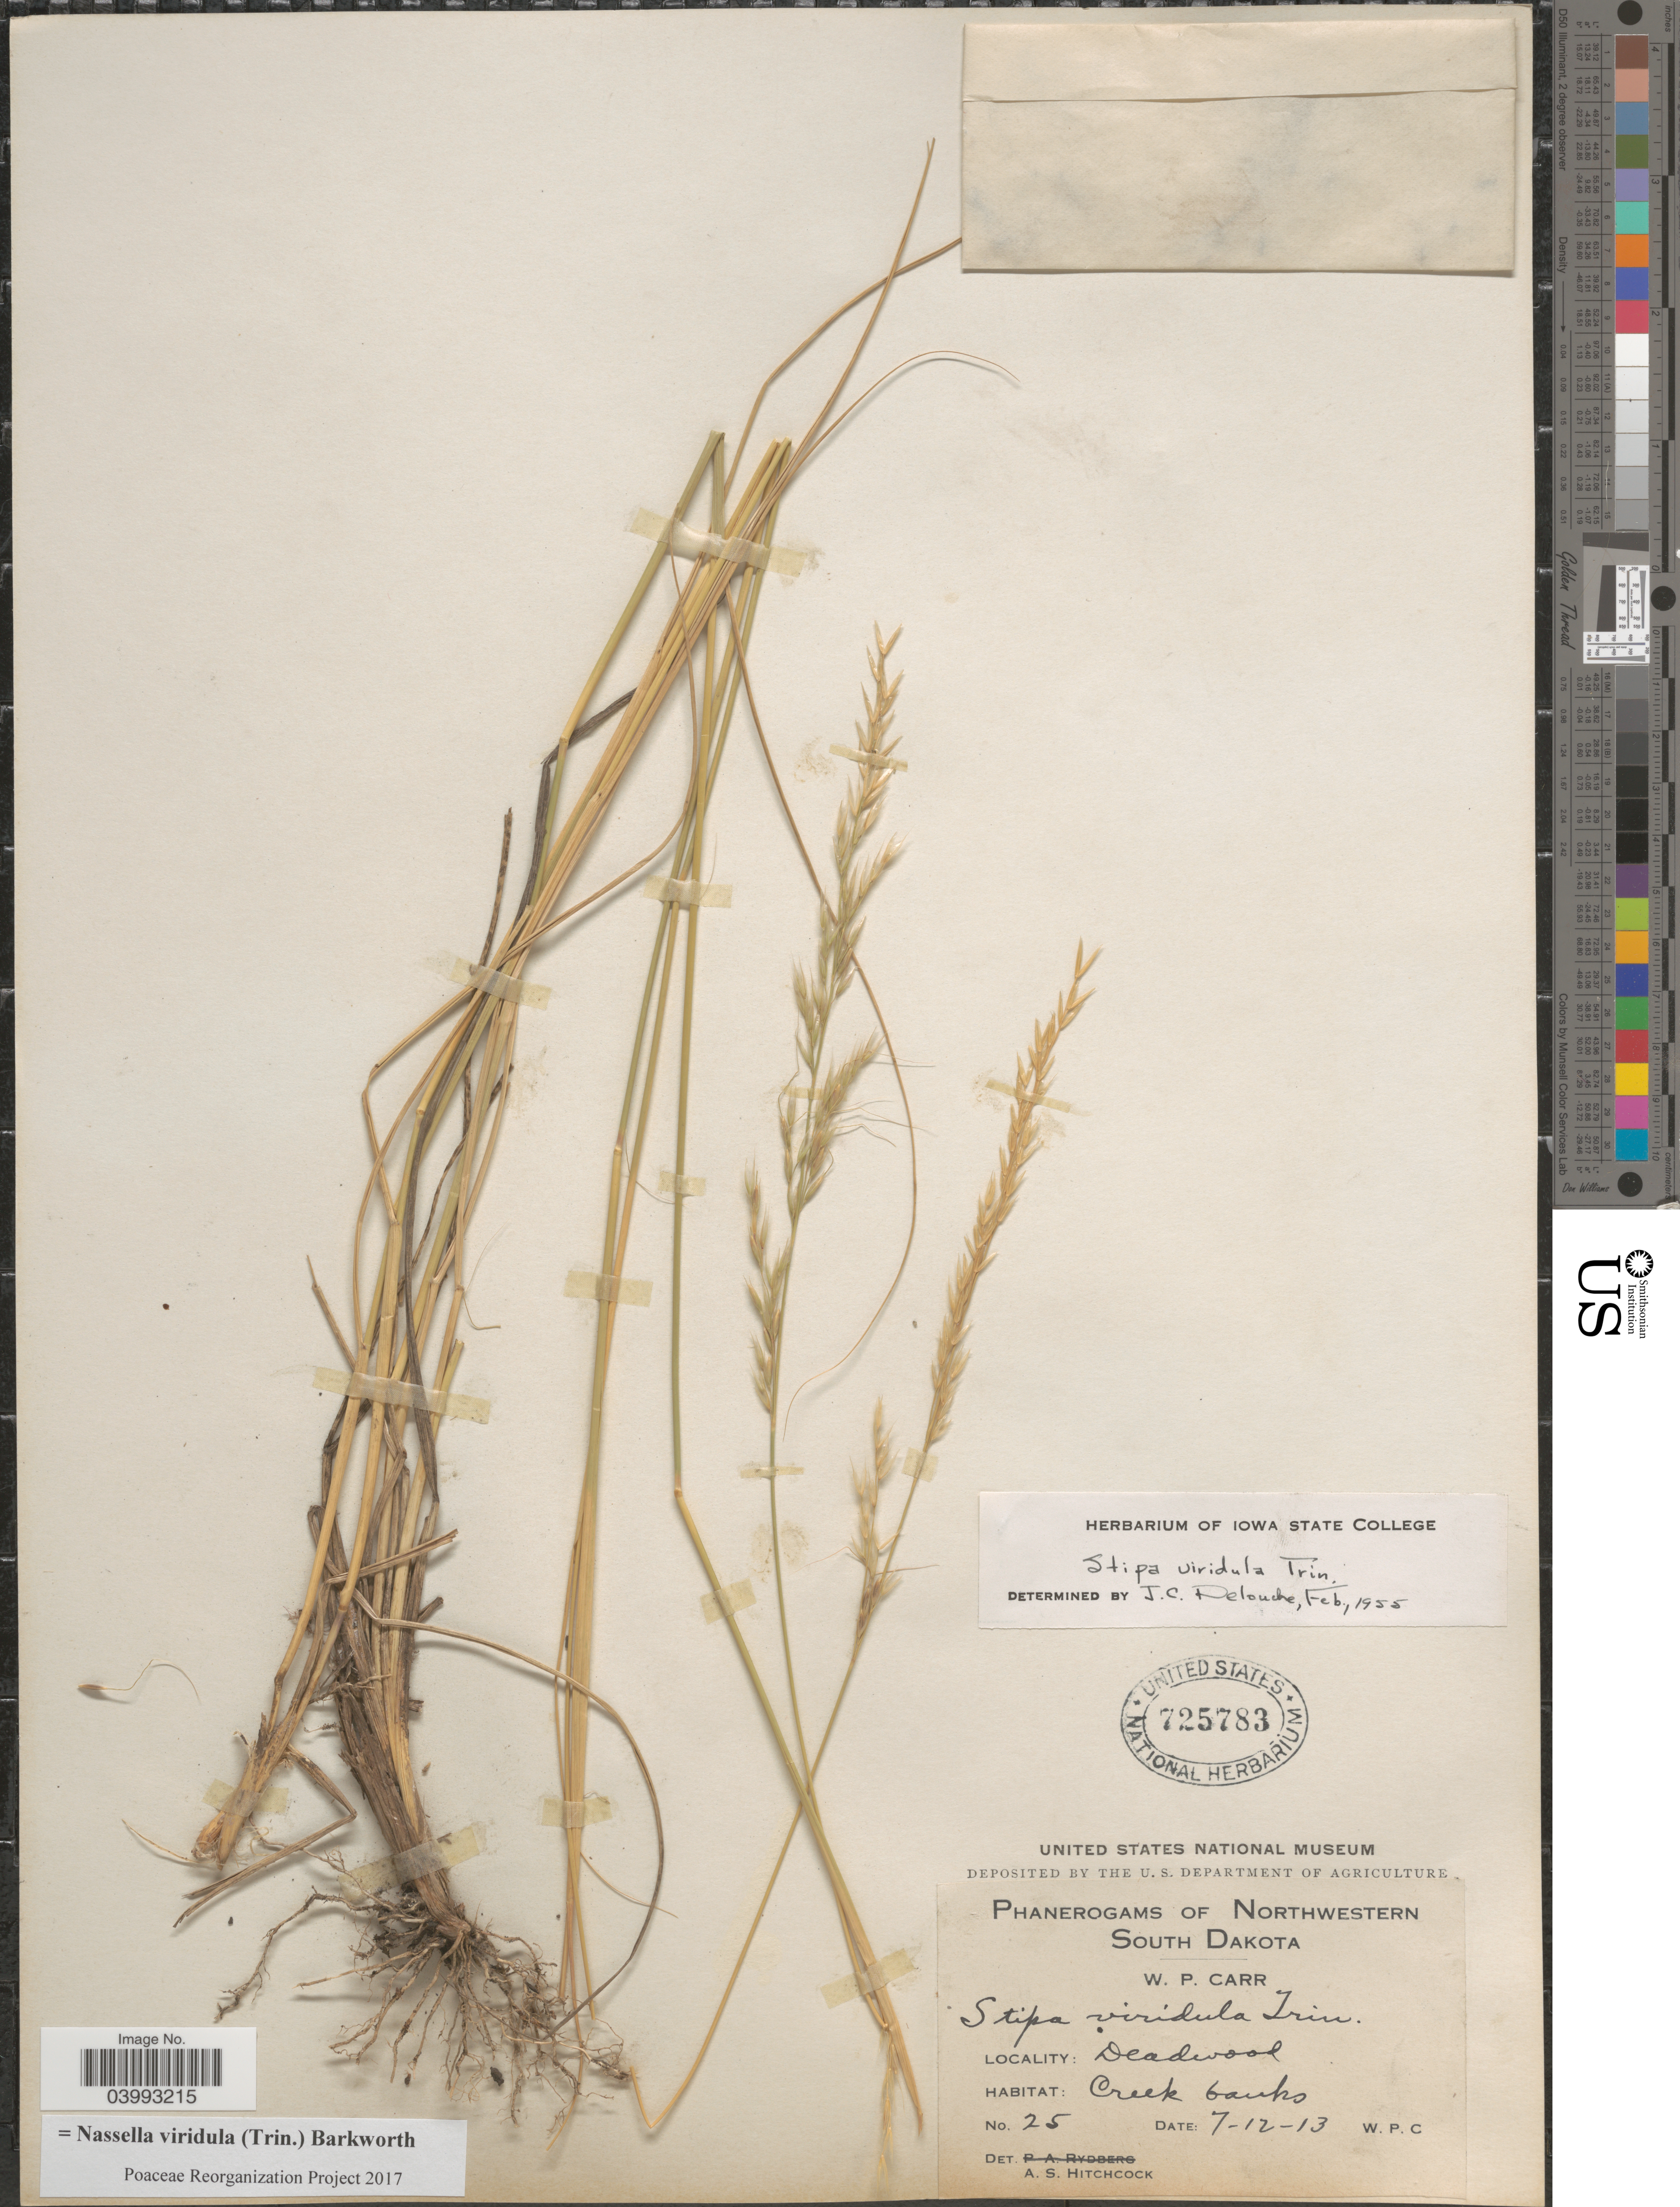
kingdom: Plantae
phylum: Tracheophyta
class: Liliopsida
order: Poales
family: Poaceae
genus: Nassella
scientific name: Nassella viridula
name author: (Trin.) Barkworth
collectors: W. Carr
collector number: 25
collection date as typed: Transcribed d/m/y: 12/7/13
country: United States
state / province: South Dakota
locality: Northwestern South Dakota. Deadwood. Creek banks.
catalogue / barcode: US 725783